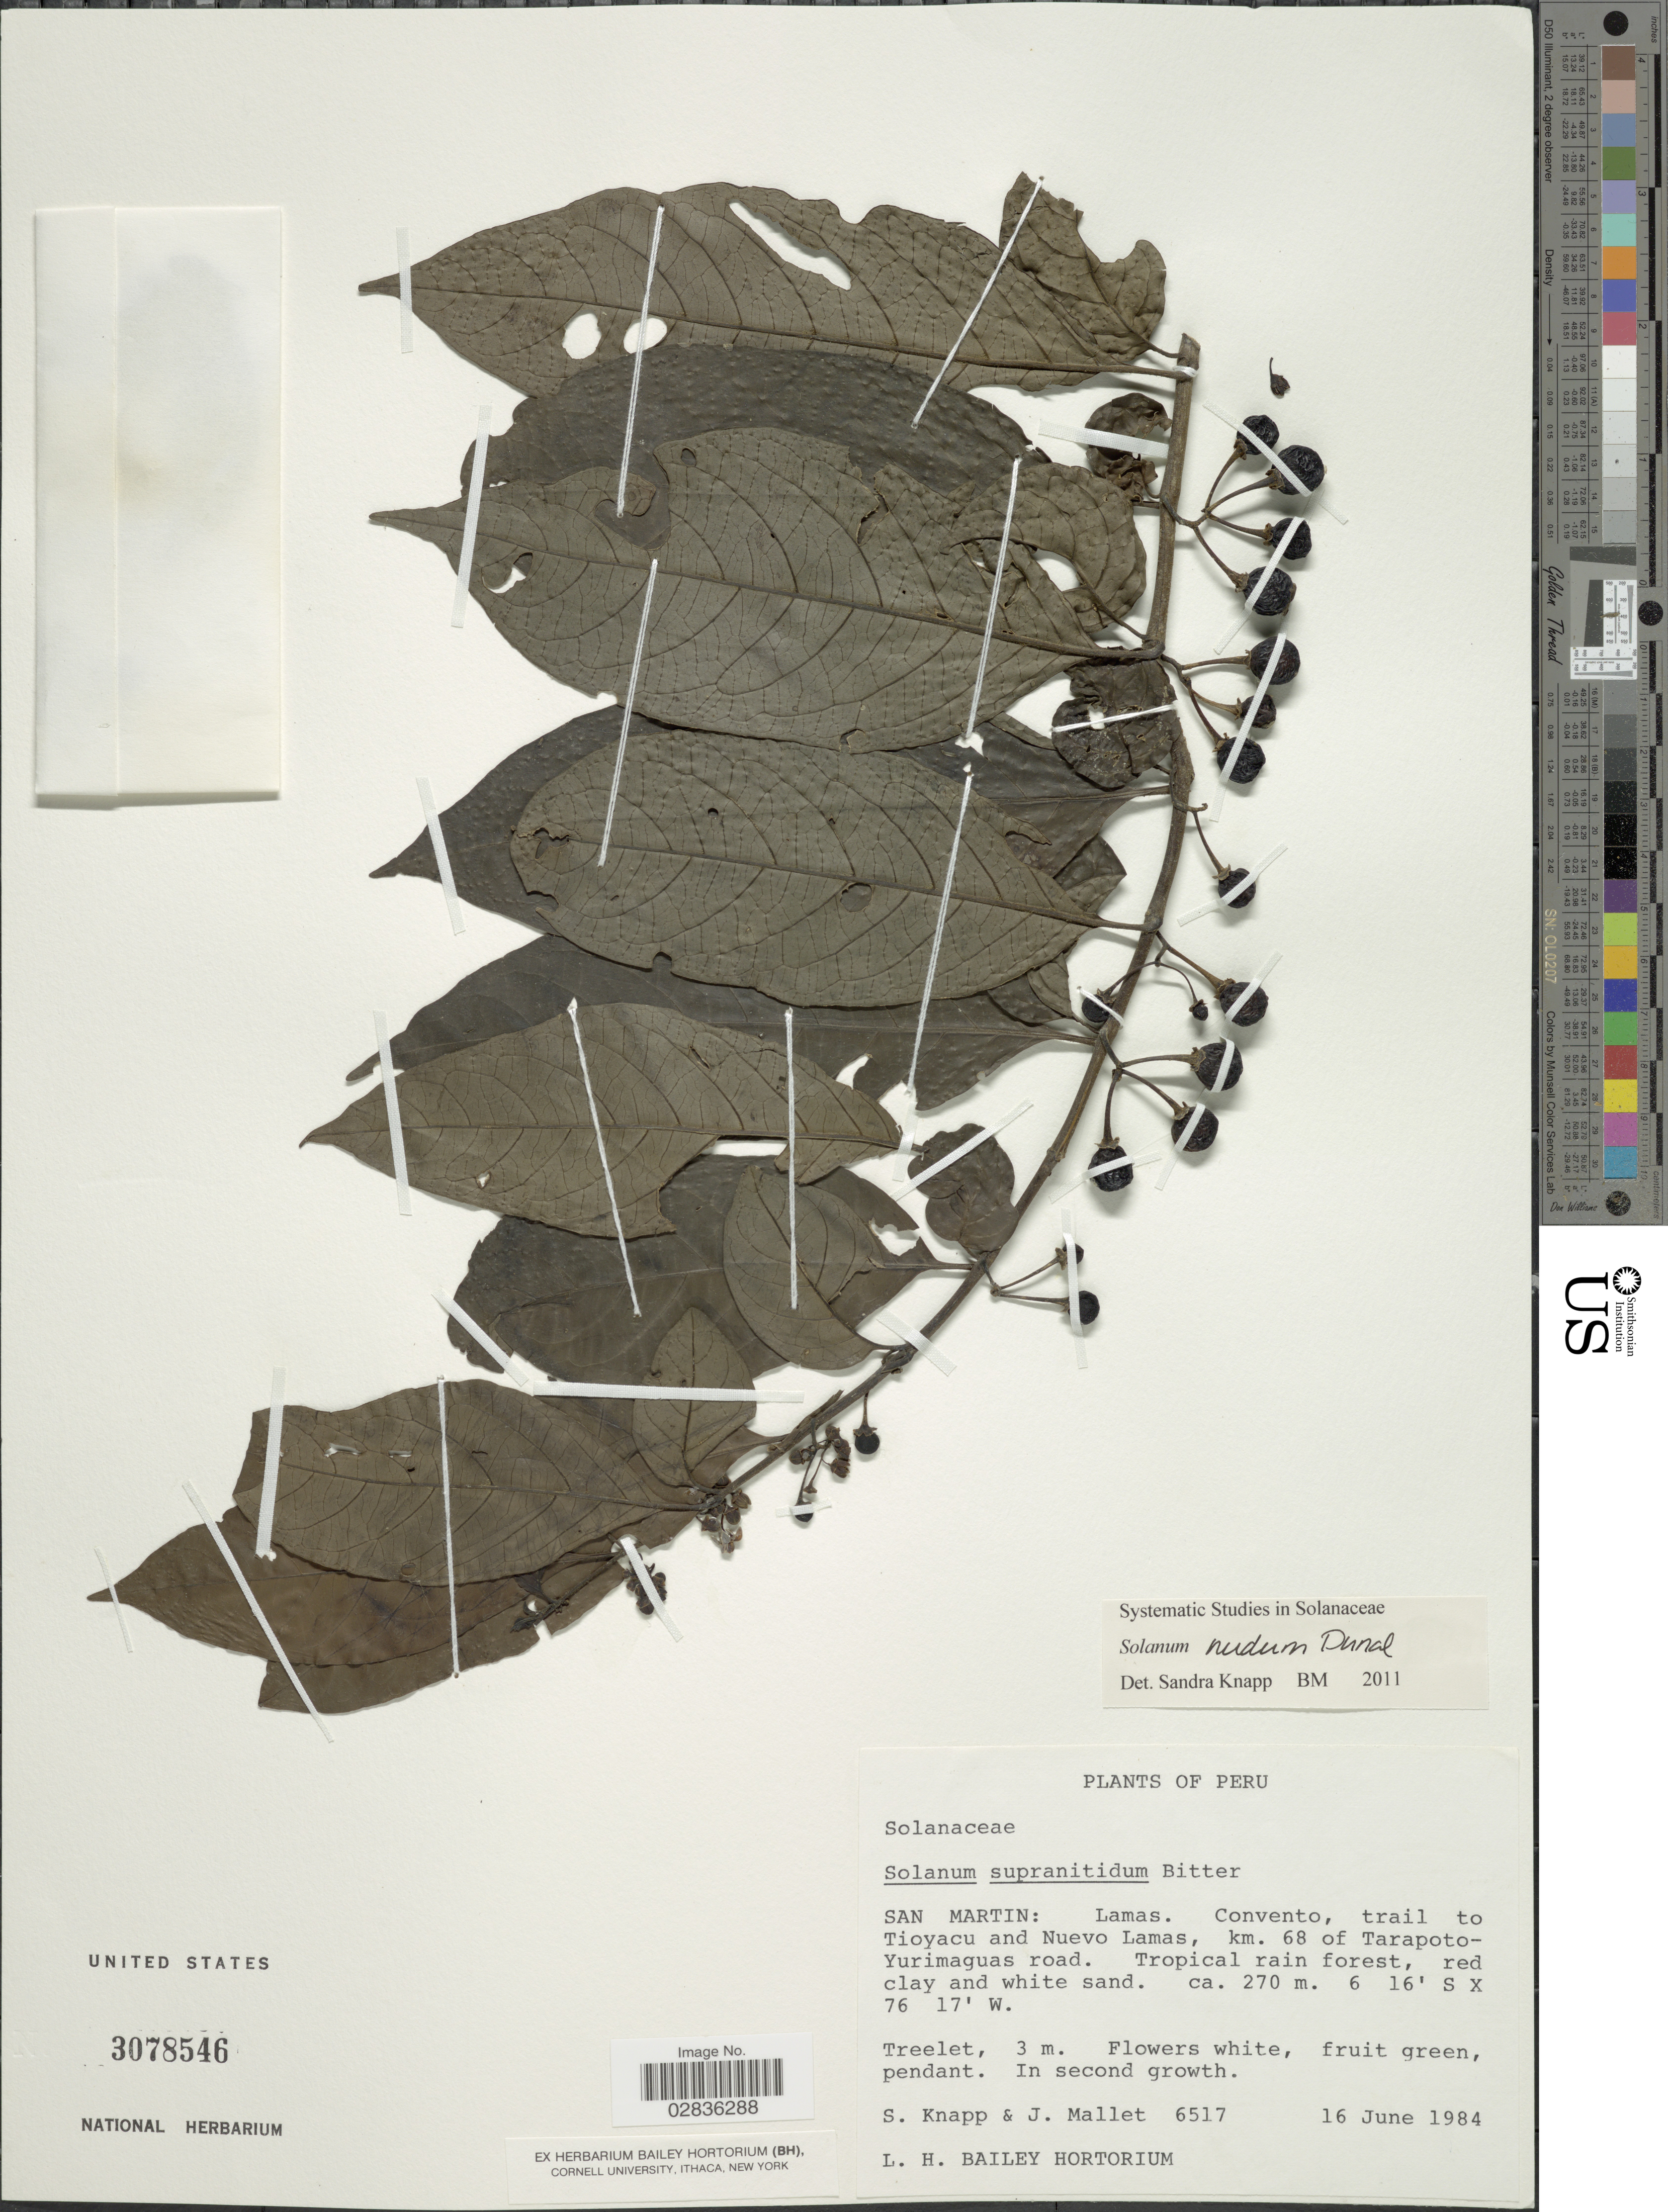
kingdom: Plantae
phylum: Tracheophyta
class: Magnoliopsida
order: Solanales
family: Solanaceae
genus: Solanum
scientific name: Solanum nudum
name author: Dunal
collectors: S. Knapp & J. Mallet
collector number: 6517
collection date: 1984-06-16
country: Peru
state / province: San Martín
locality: San Martin: Lamas. Convento, trail to Tioyacu and Nuevo Lamas, km. 68 of Tarapoto-Yurimaguas road.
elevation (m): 270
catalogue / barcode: US 3078546